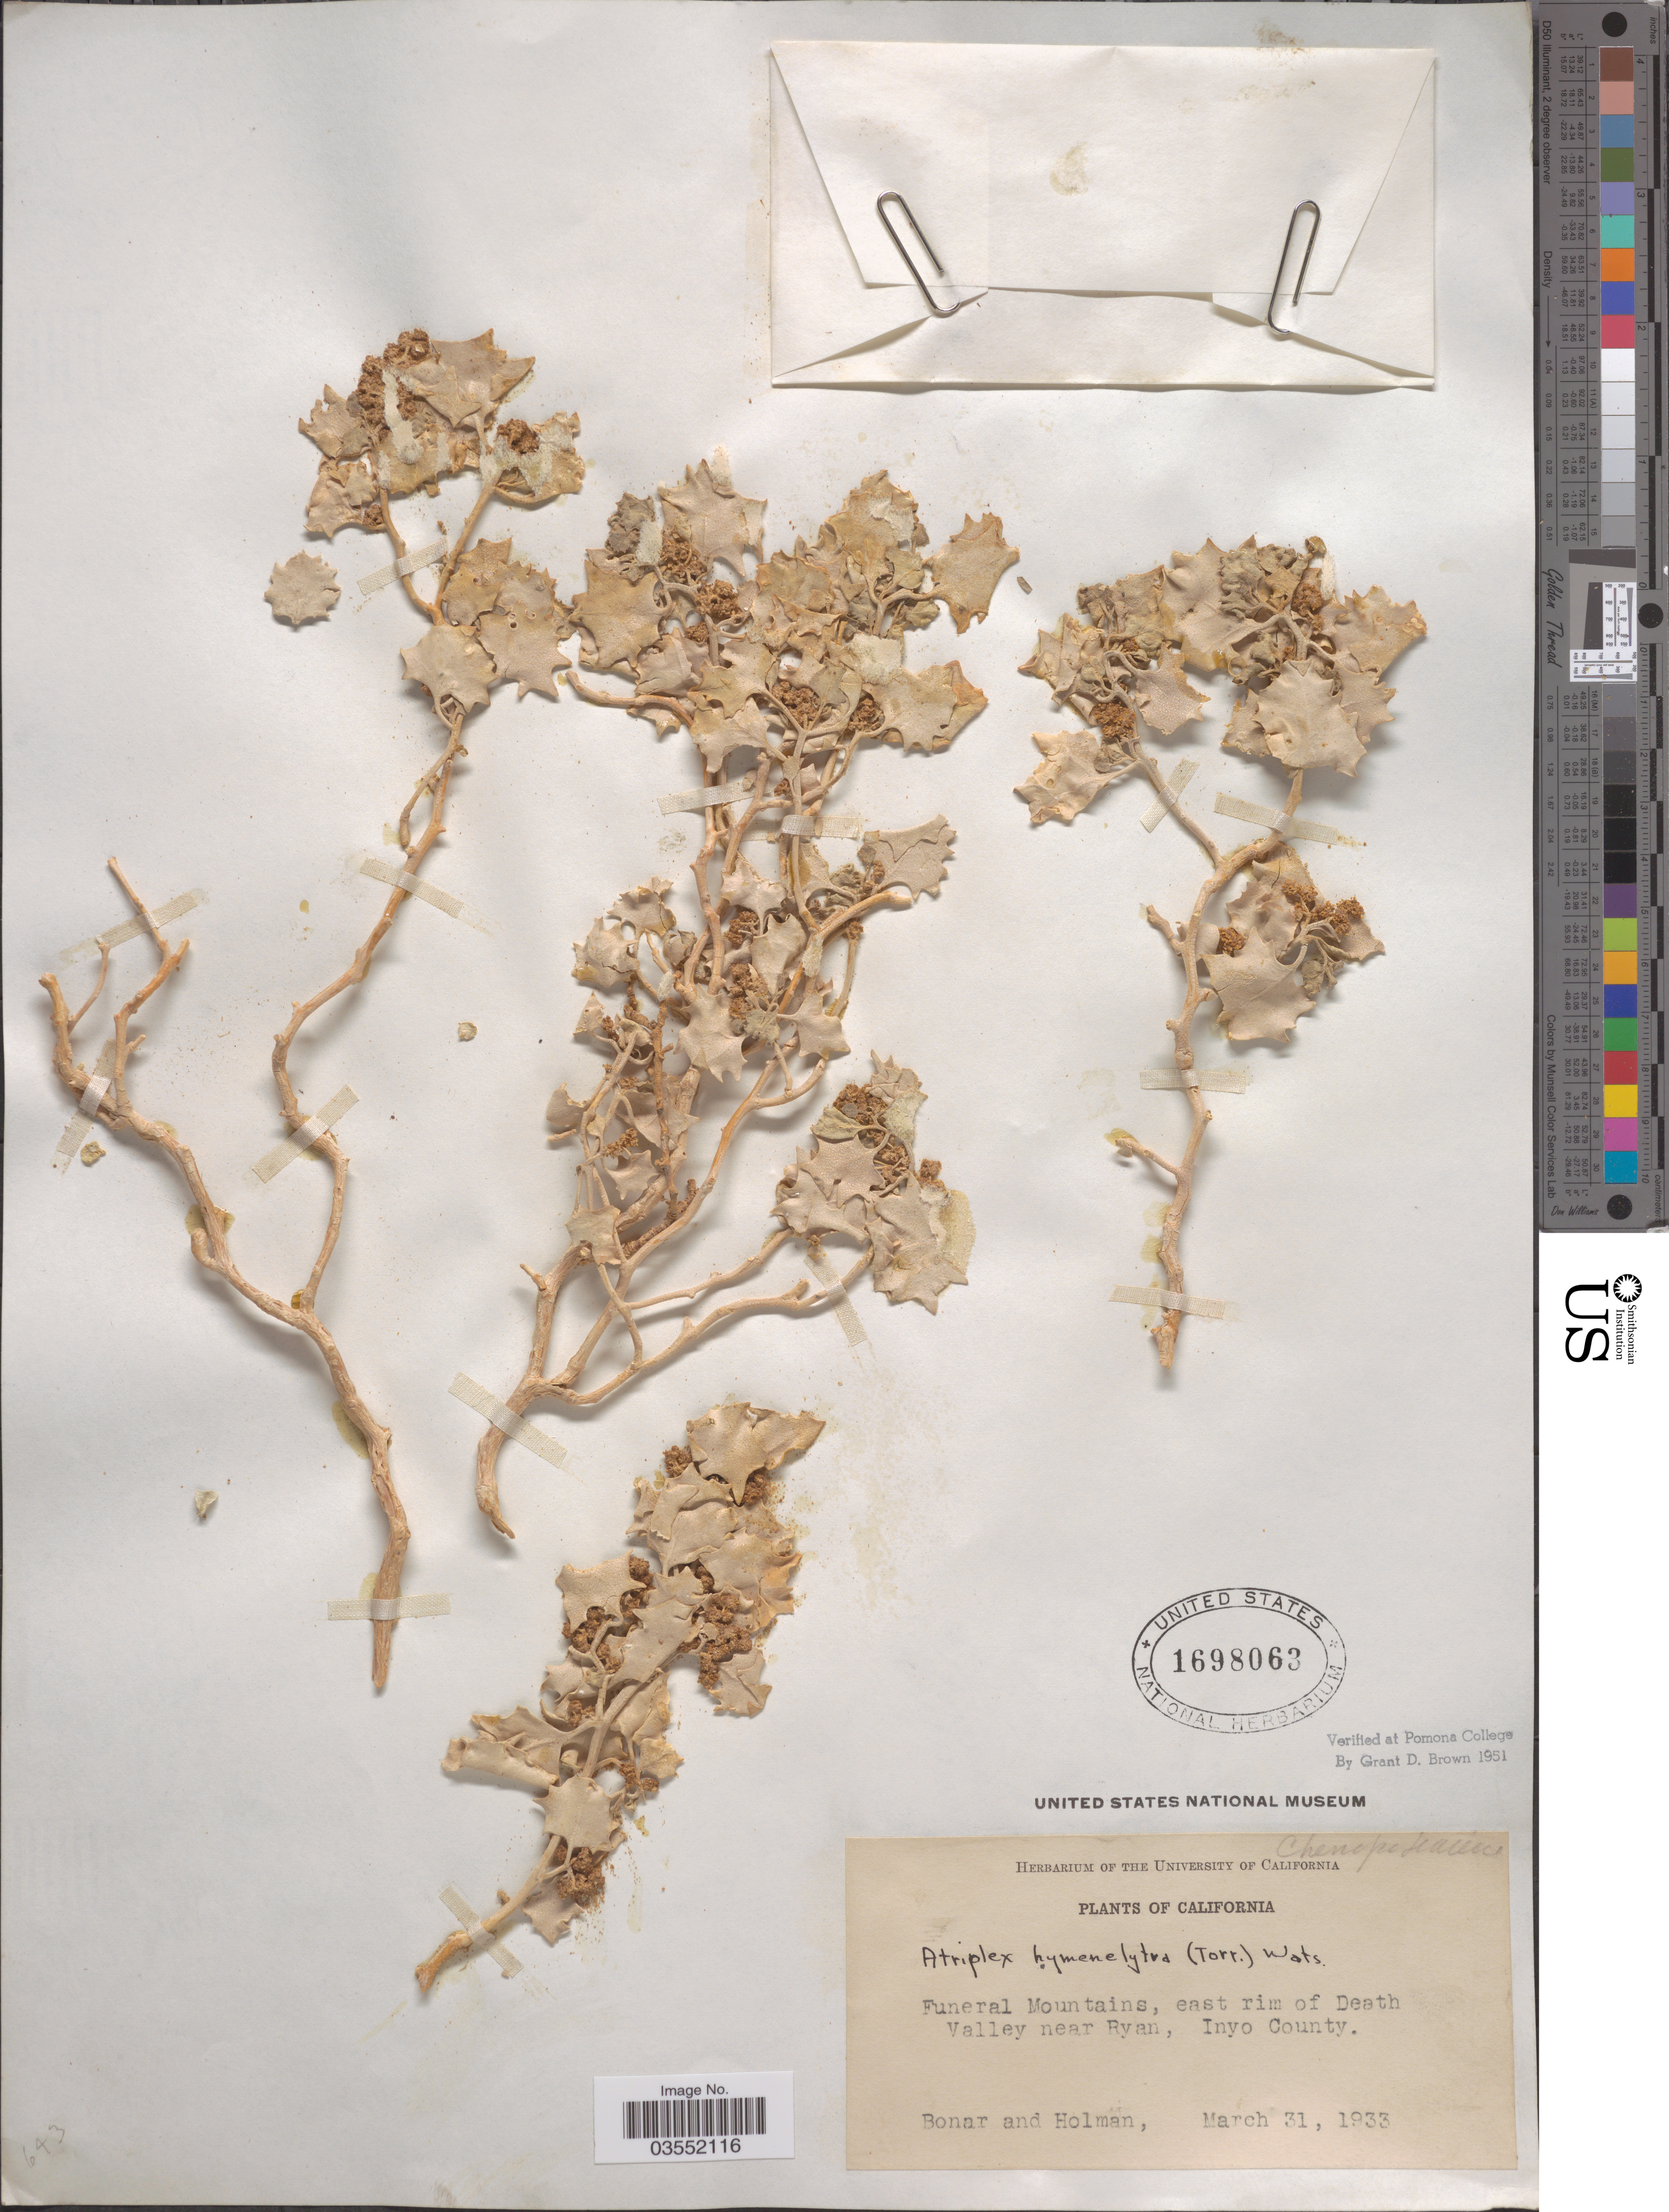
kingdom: Plantae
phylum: Tracheophyta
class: Magnoliopsida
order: Caryophyllales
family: Amaranthaceae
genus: Atriplex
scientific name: Atriplex hymenelytra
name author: (Torr.) S. Watson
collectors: -. Bonar & -. Holman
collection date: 1933-03-31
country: United States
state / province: California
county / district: Inyo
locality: Funeral Mountains, east rim of Death Valley near Ryan, Inyo County.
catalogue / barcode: US 1698063